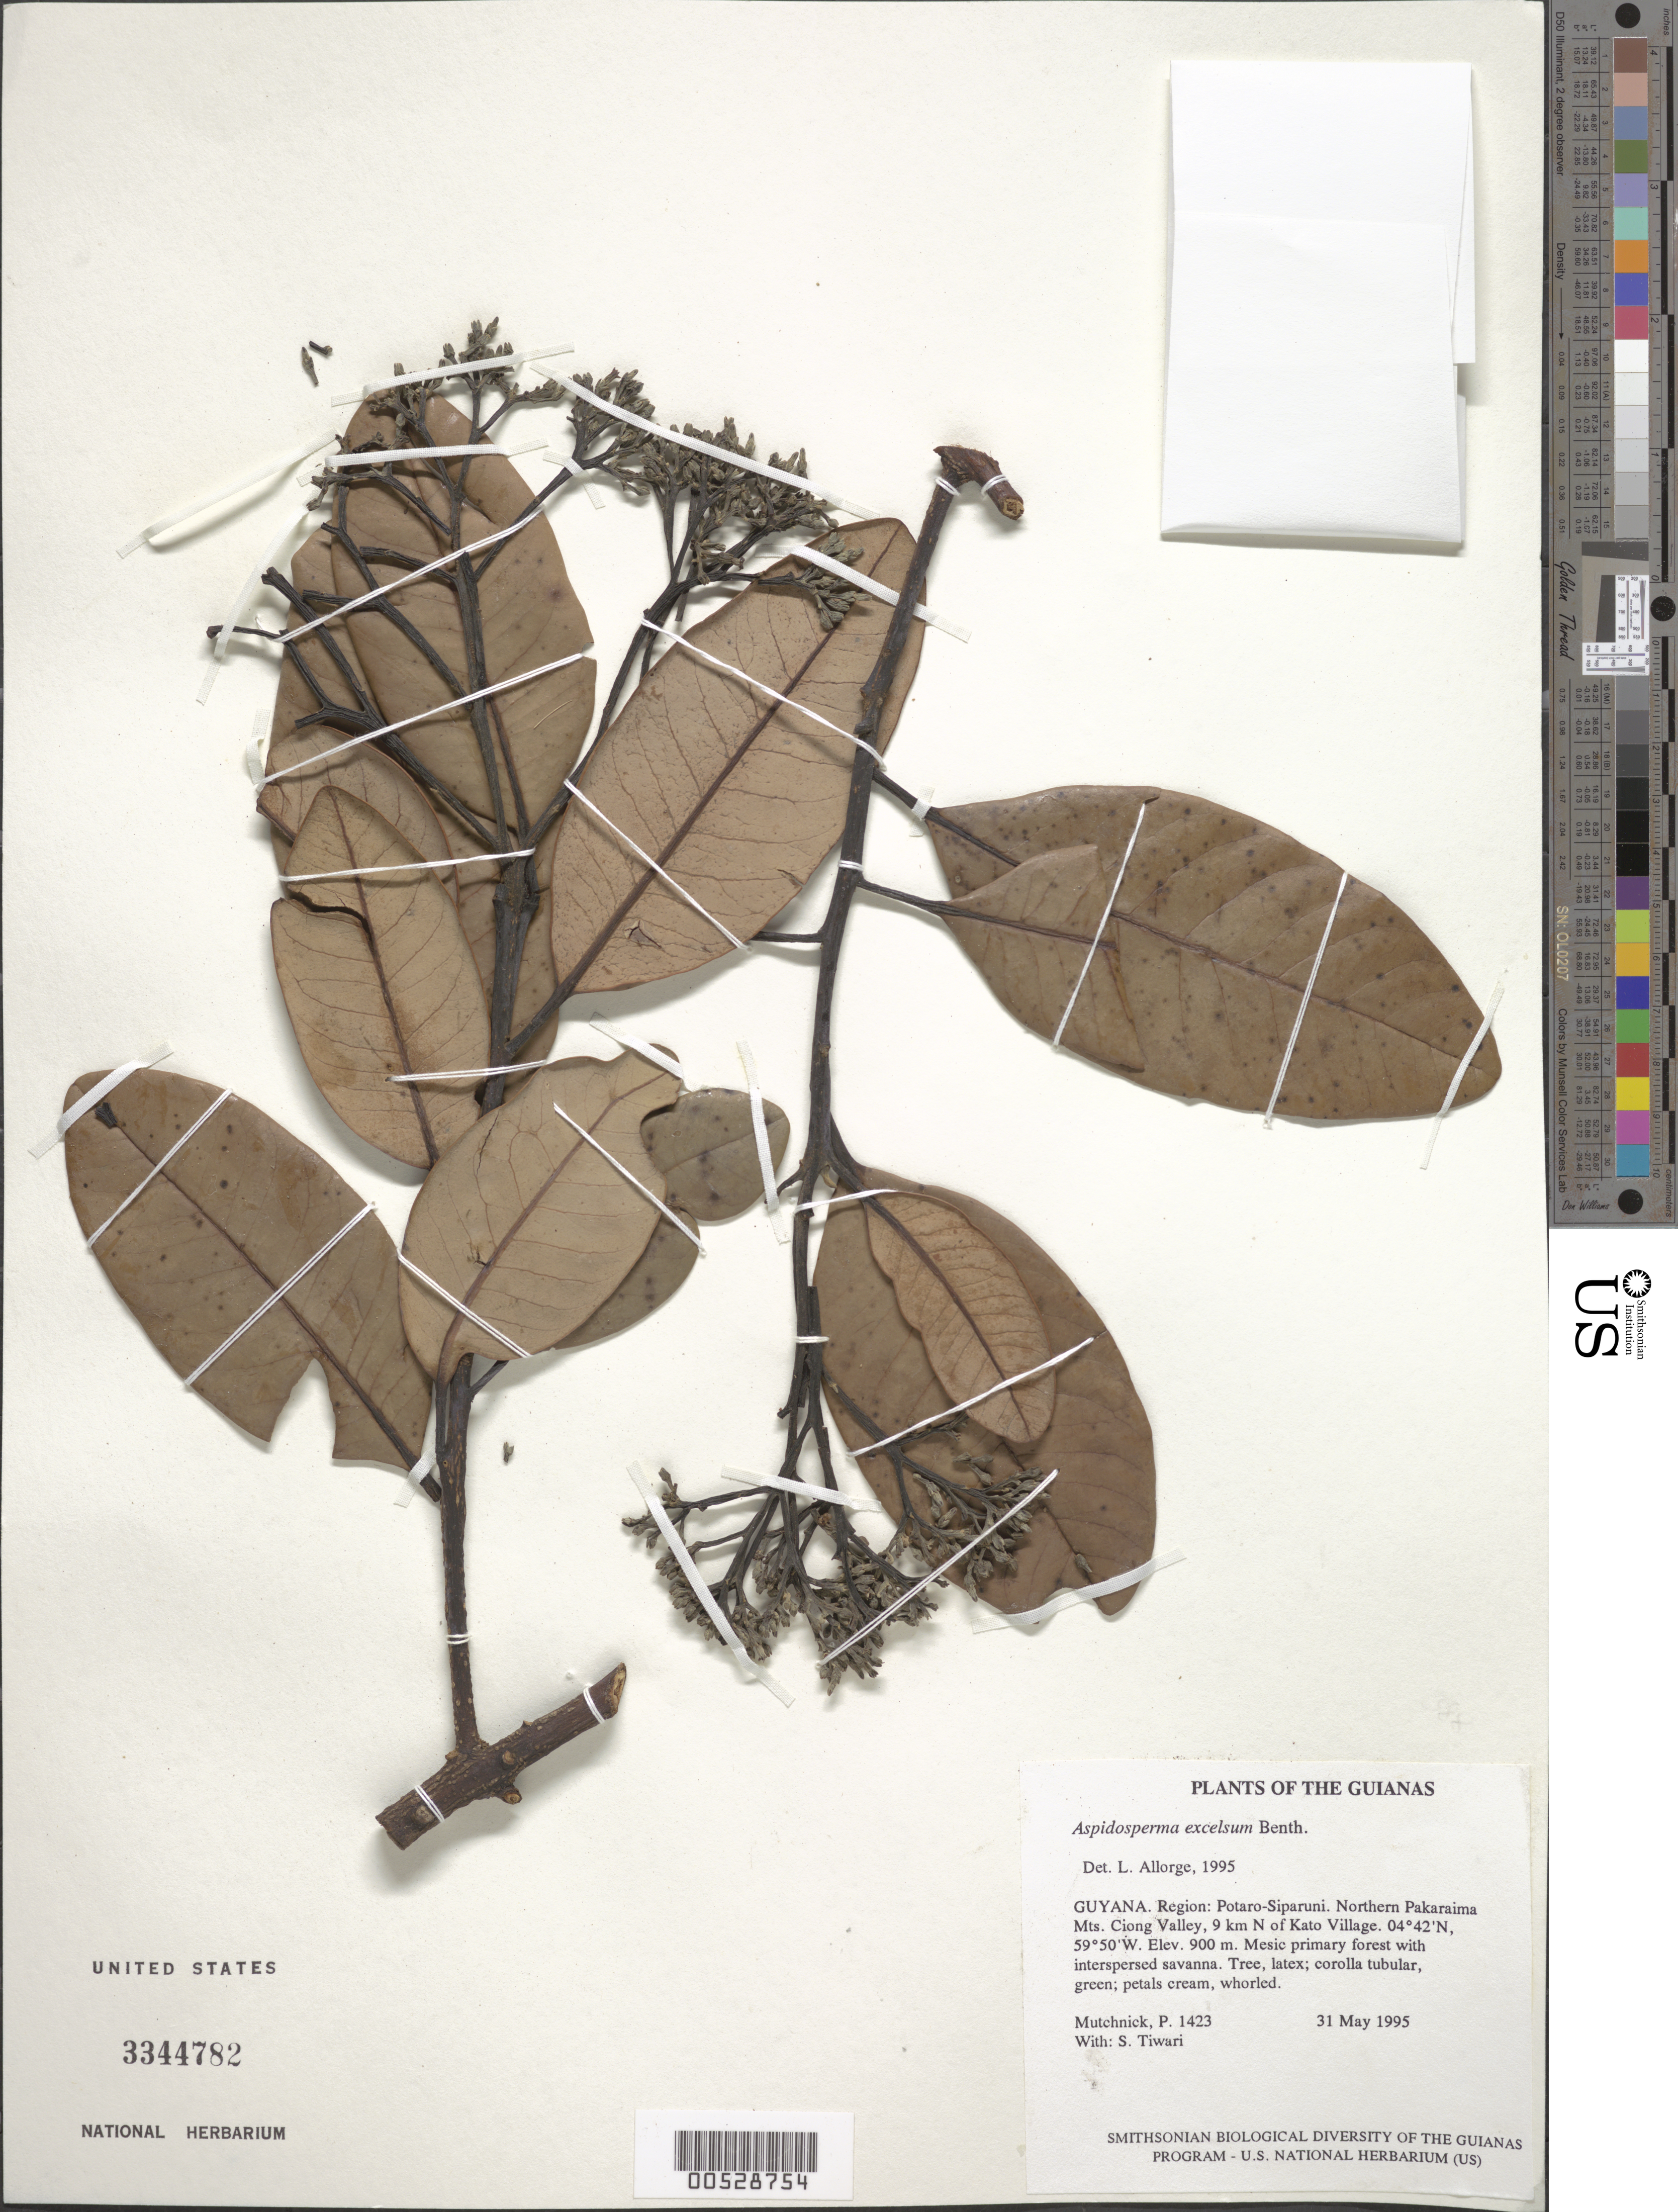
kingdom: Plantae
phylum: Tracheophyta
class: Magnoliopsida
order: Gentianales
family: Apocynaceae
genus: Aspidosperma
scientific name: Aspidosperma excelsum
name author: Benth.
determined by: Allorge, L.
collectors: P. Mutchnick & S. Tiwari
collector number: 1423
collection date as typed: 31 May 1995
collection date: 1995-05-31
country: Guyana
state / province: Potaro-Siparuni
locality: Northern Pakaraima Mts. Ciong Valley, 9 km N of Kato Village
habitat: Mesic primary forest with interspersed savanna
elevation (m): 900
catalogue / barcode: US 3344782